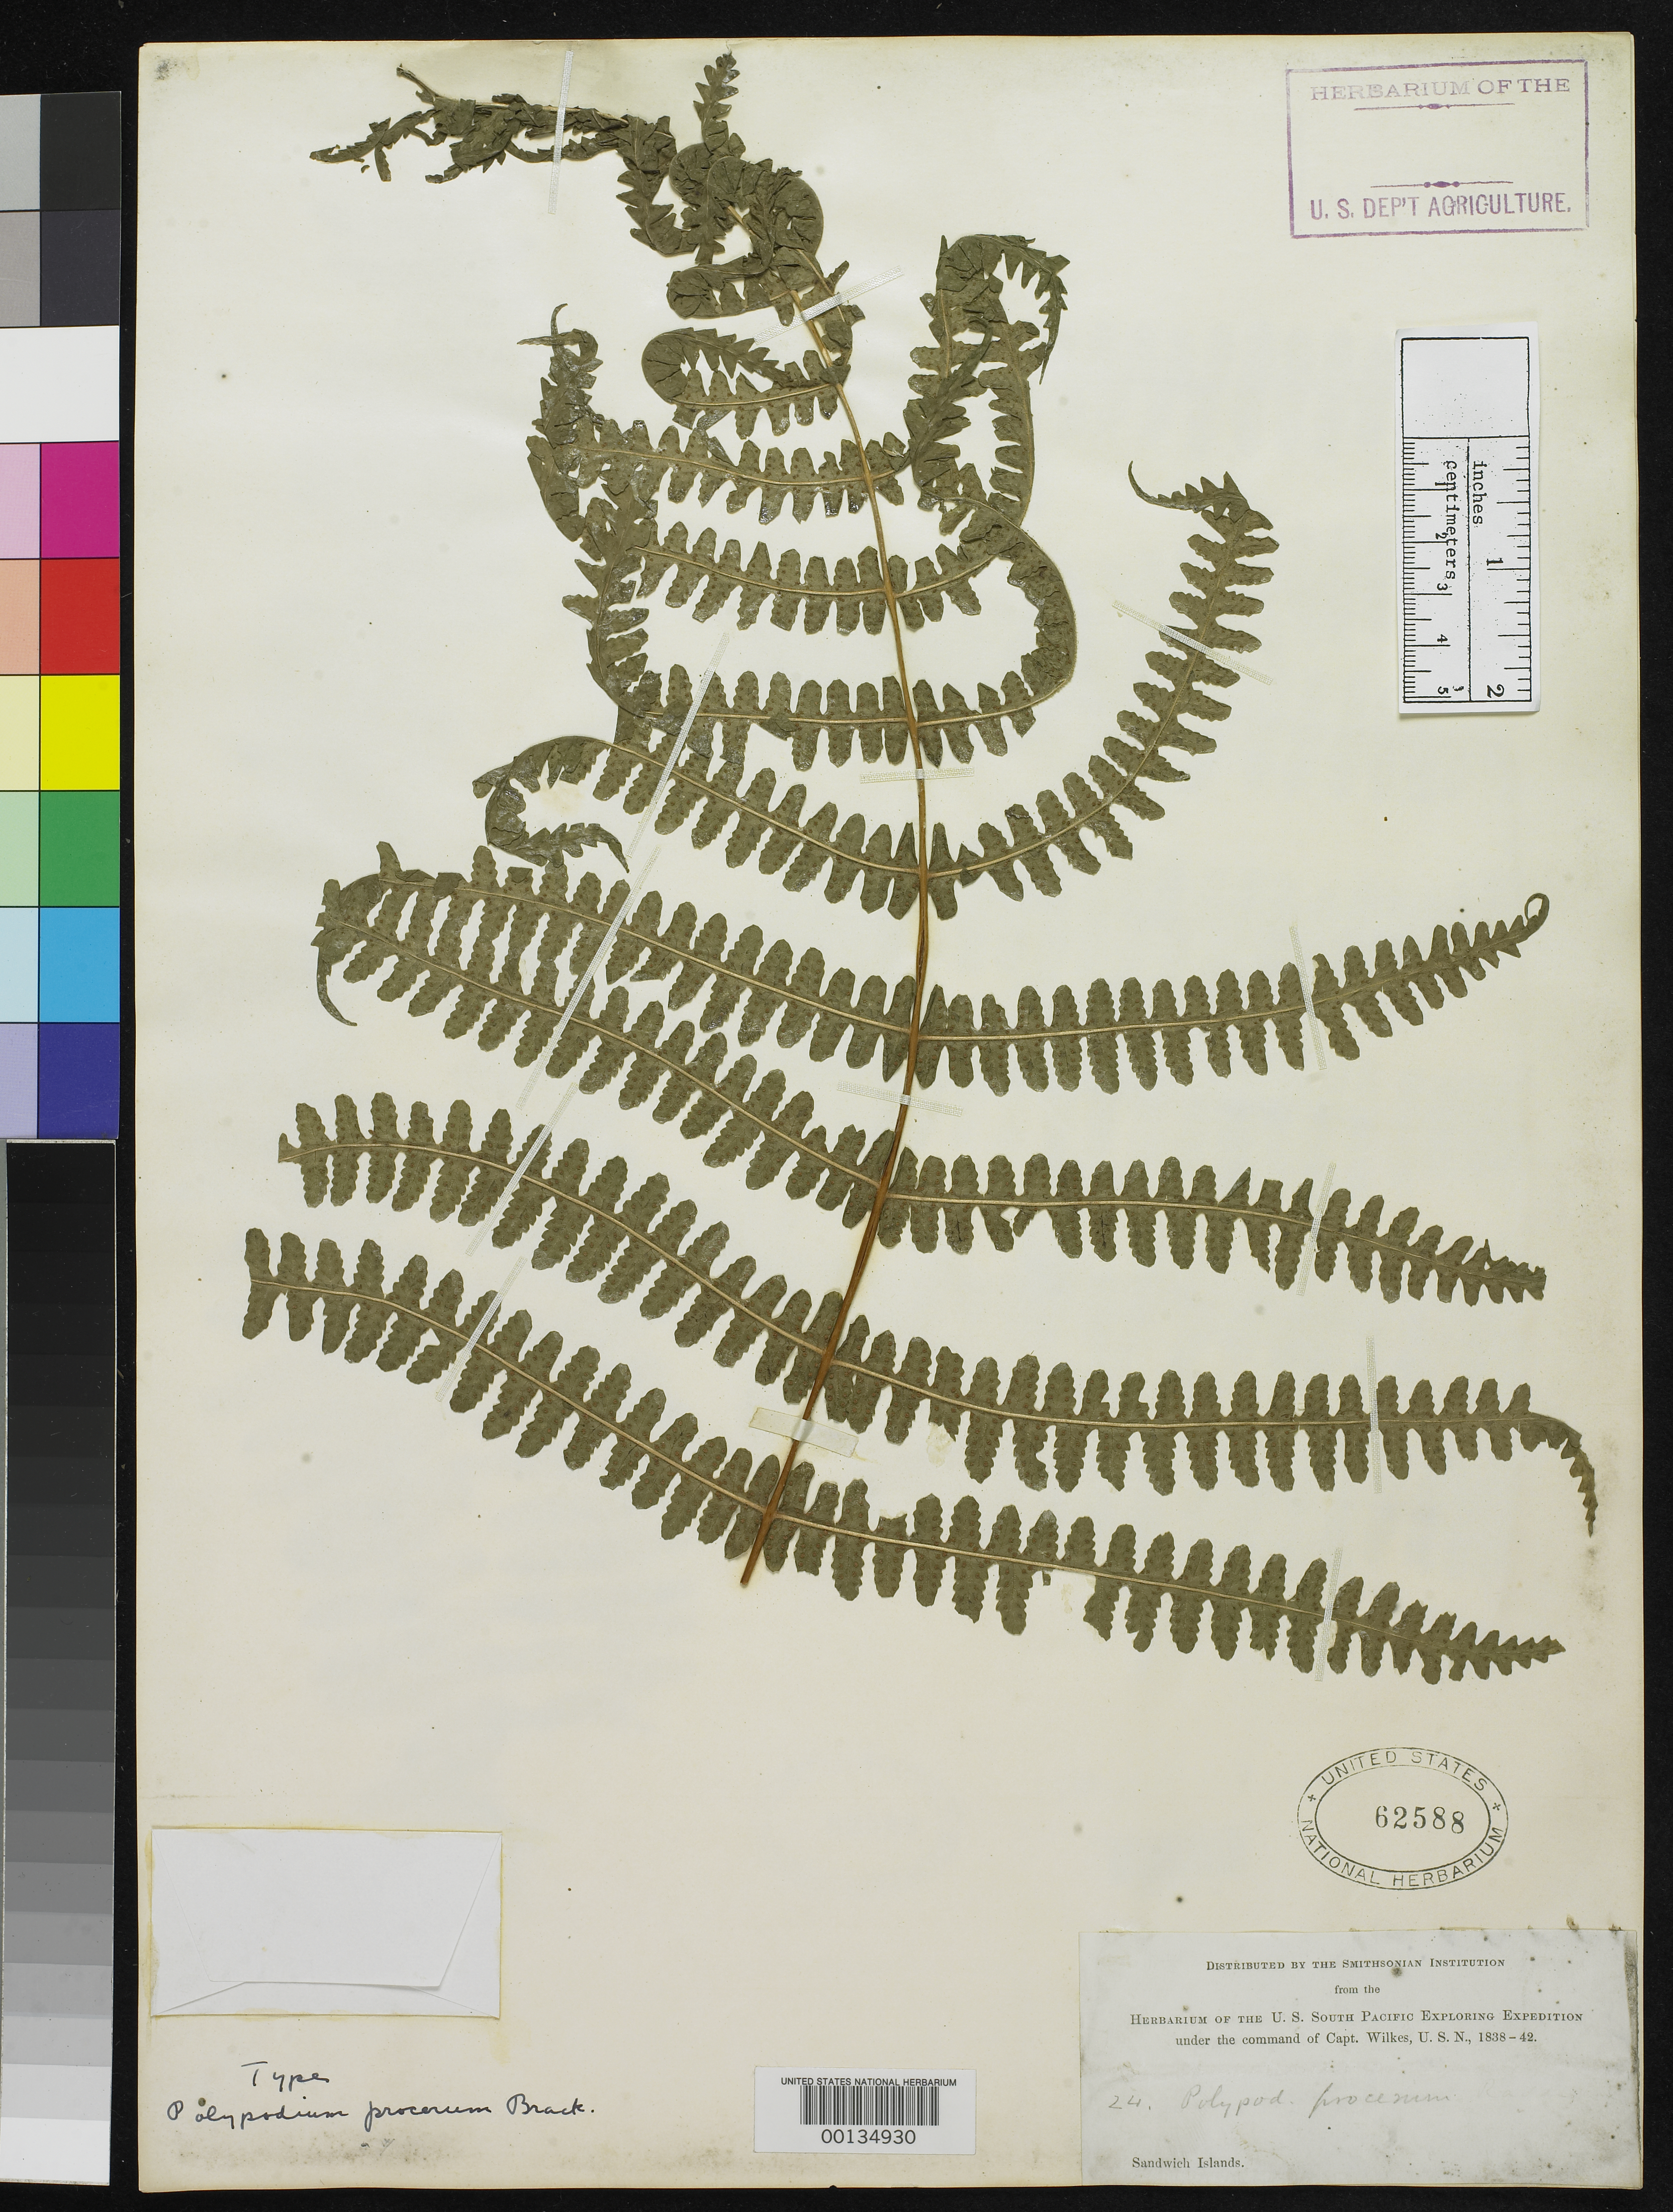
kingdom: Plantae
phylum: Tracheophyta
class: Polypodiopsida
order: Polypodiales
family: Polypodiaceae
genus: Polypodium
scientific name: Polypodium procerum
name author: Brack. in Wilkes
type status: Holotype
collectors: Wilkes Explor. Exped.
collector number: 24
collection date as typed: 1838 to -- --- 1842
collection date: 1838/1842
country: United States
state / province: Hawaii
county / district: Hawaii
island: Hawaii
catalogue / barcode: US 62588